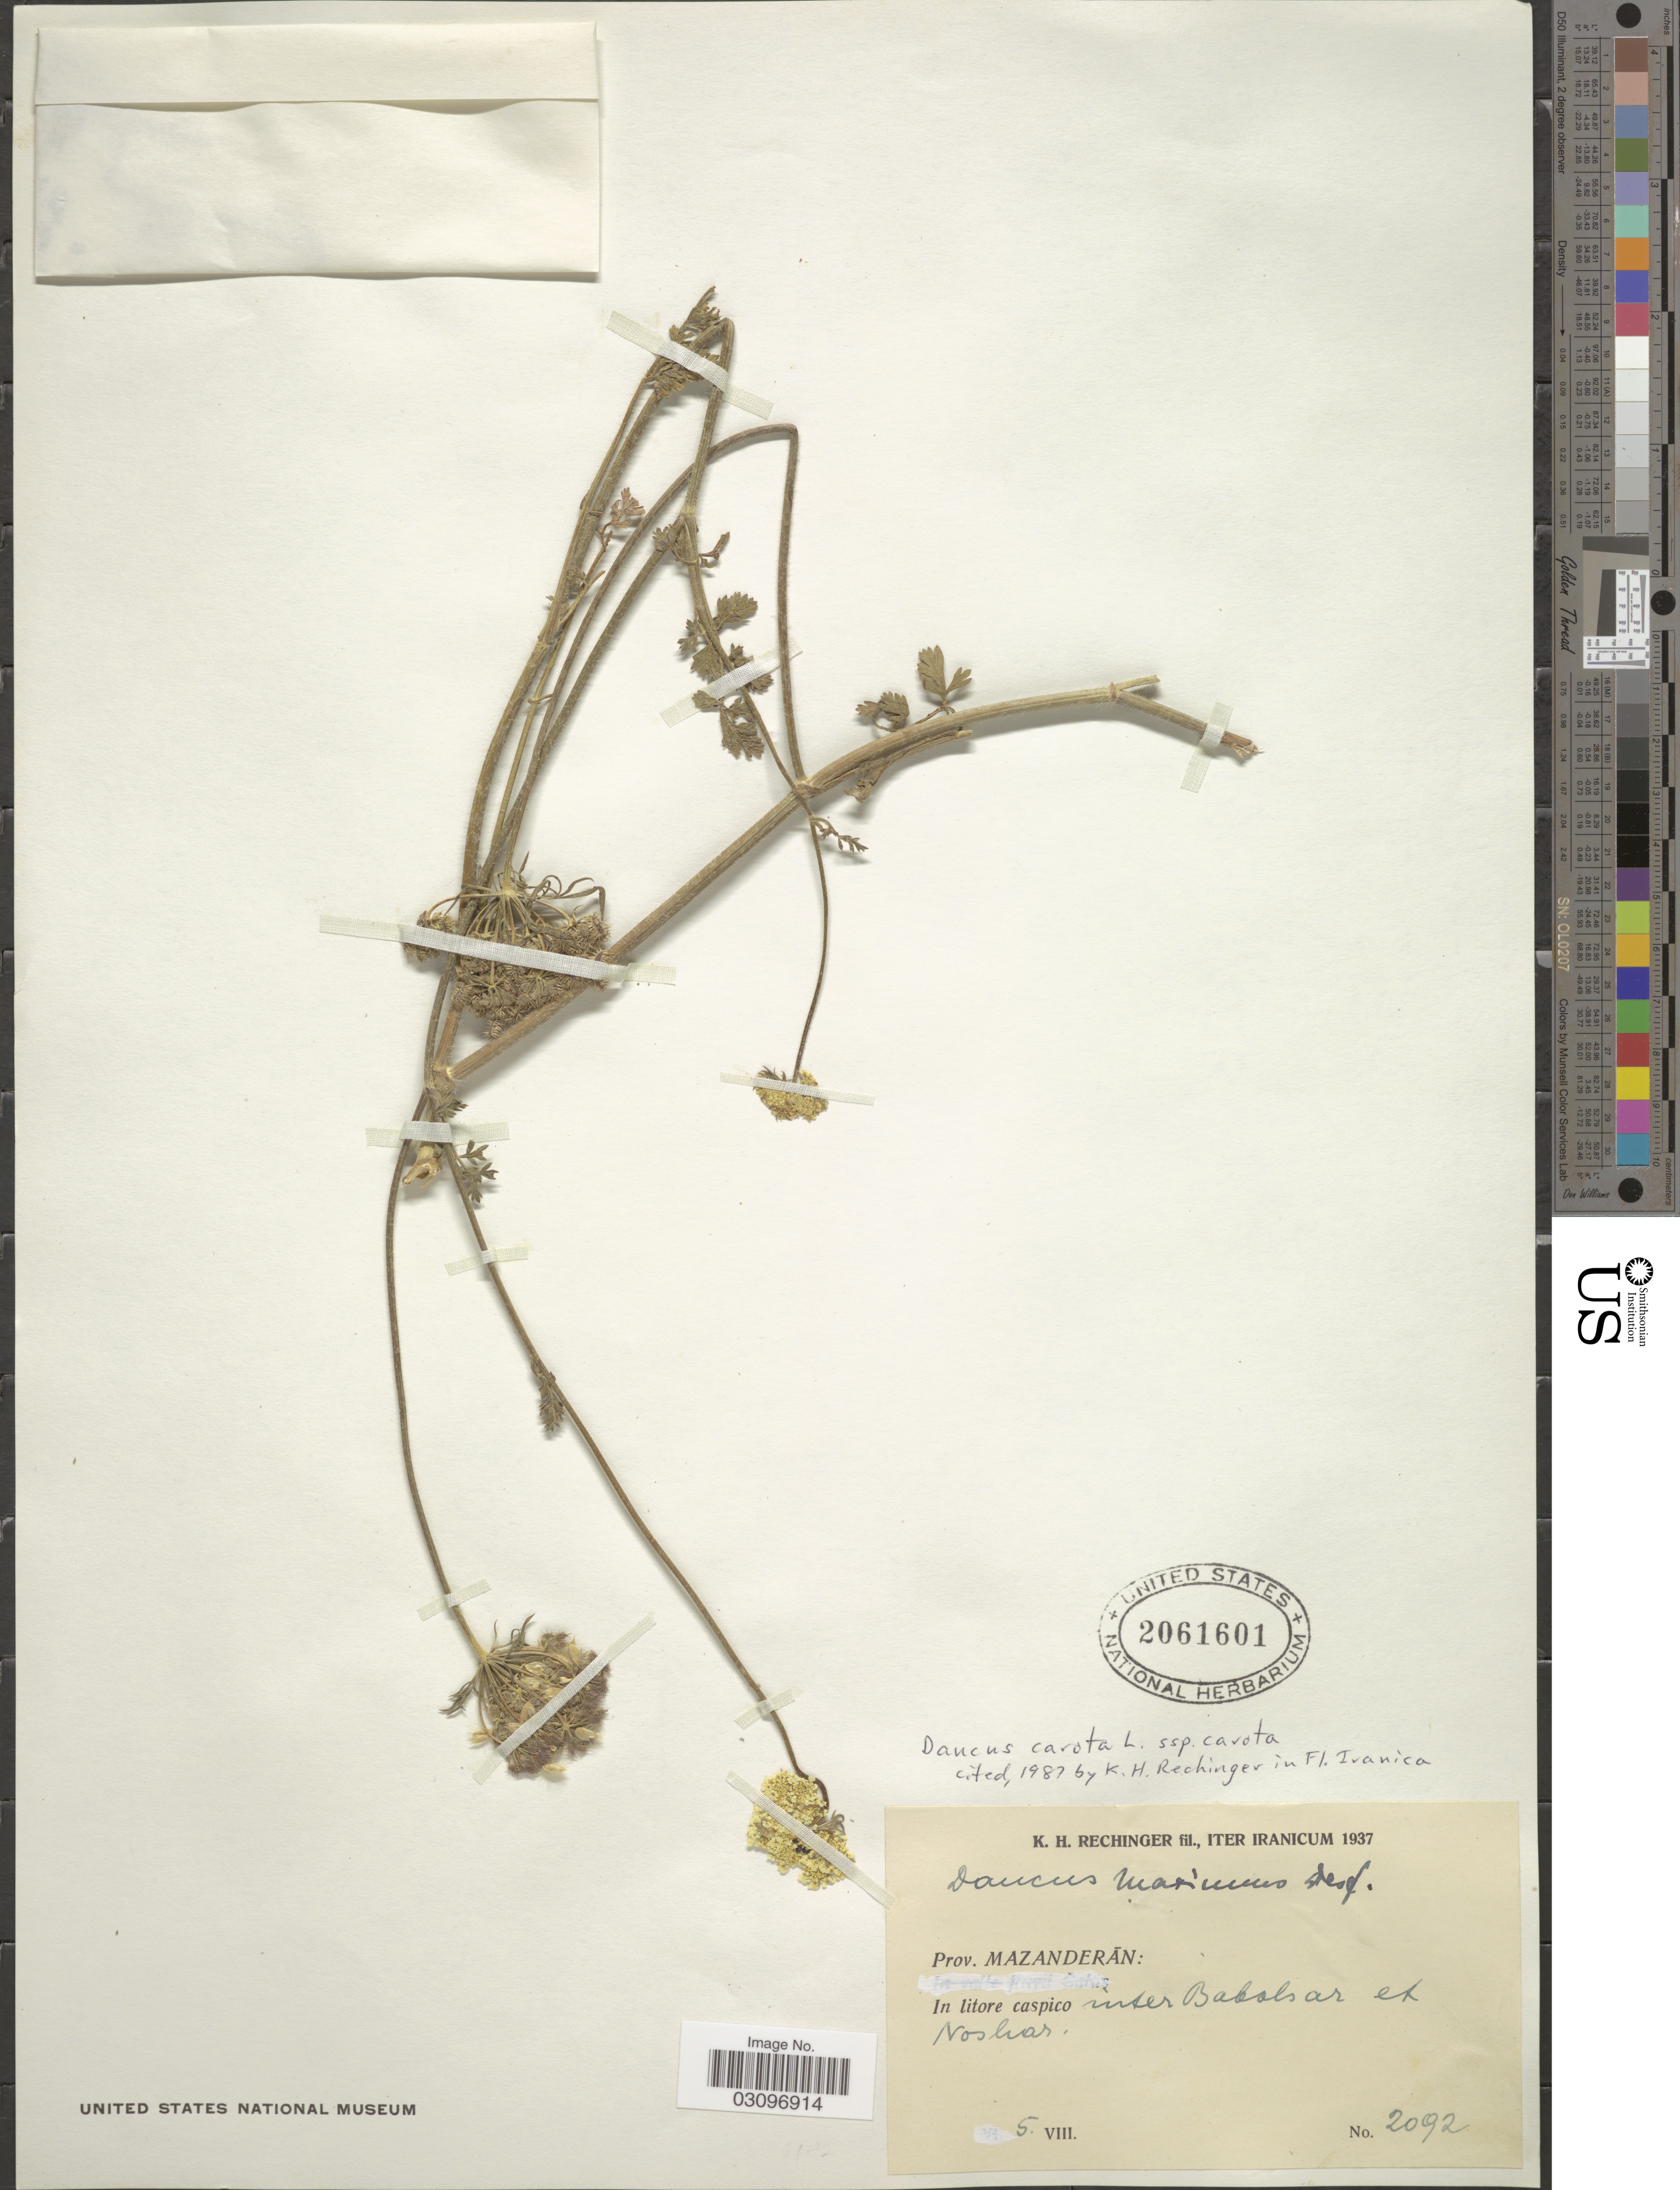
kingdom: Plantae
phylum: Tracheophyta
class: Magnoliopsida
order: Apiales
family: Apiaceae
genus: Daucus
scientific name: Daucus carota subsp. carota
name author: L.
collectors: K. H. Rechinger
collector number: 2092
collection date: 1937-08-05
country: Iran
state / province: Mazandaran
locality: Prov. Mazanderan: In litore caspico inter Bakalsar et Noslvar. [interpreted]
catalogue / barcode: US 2061601